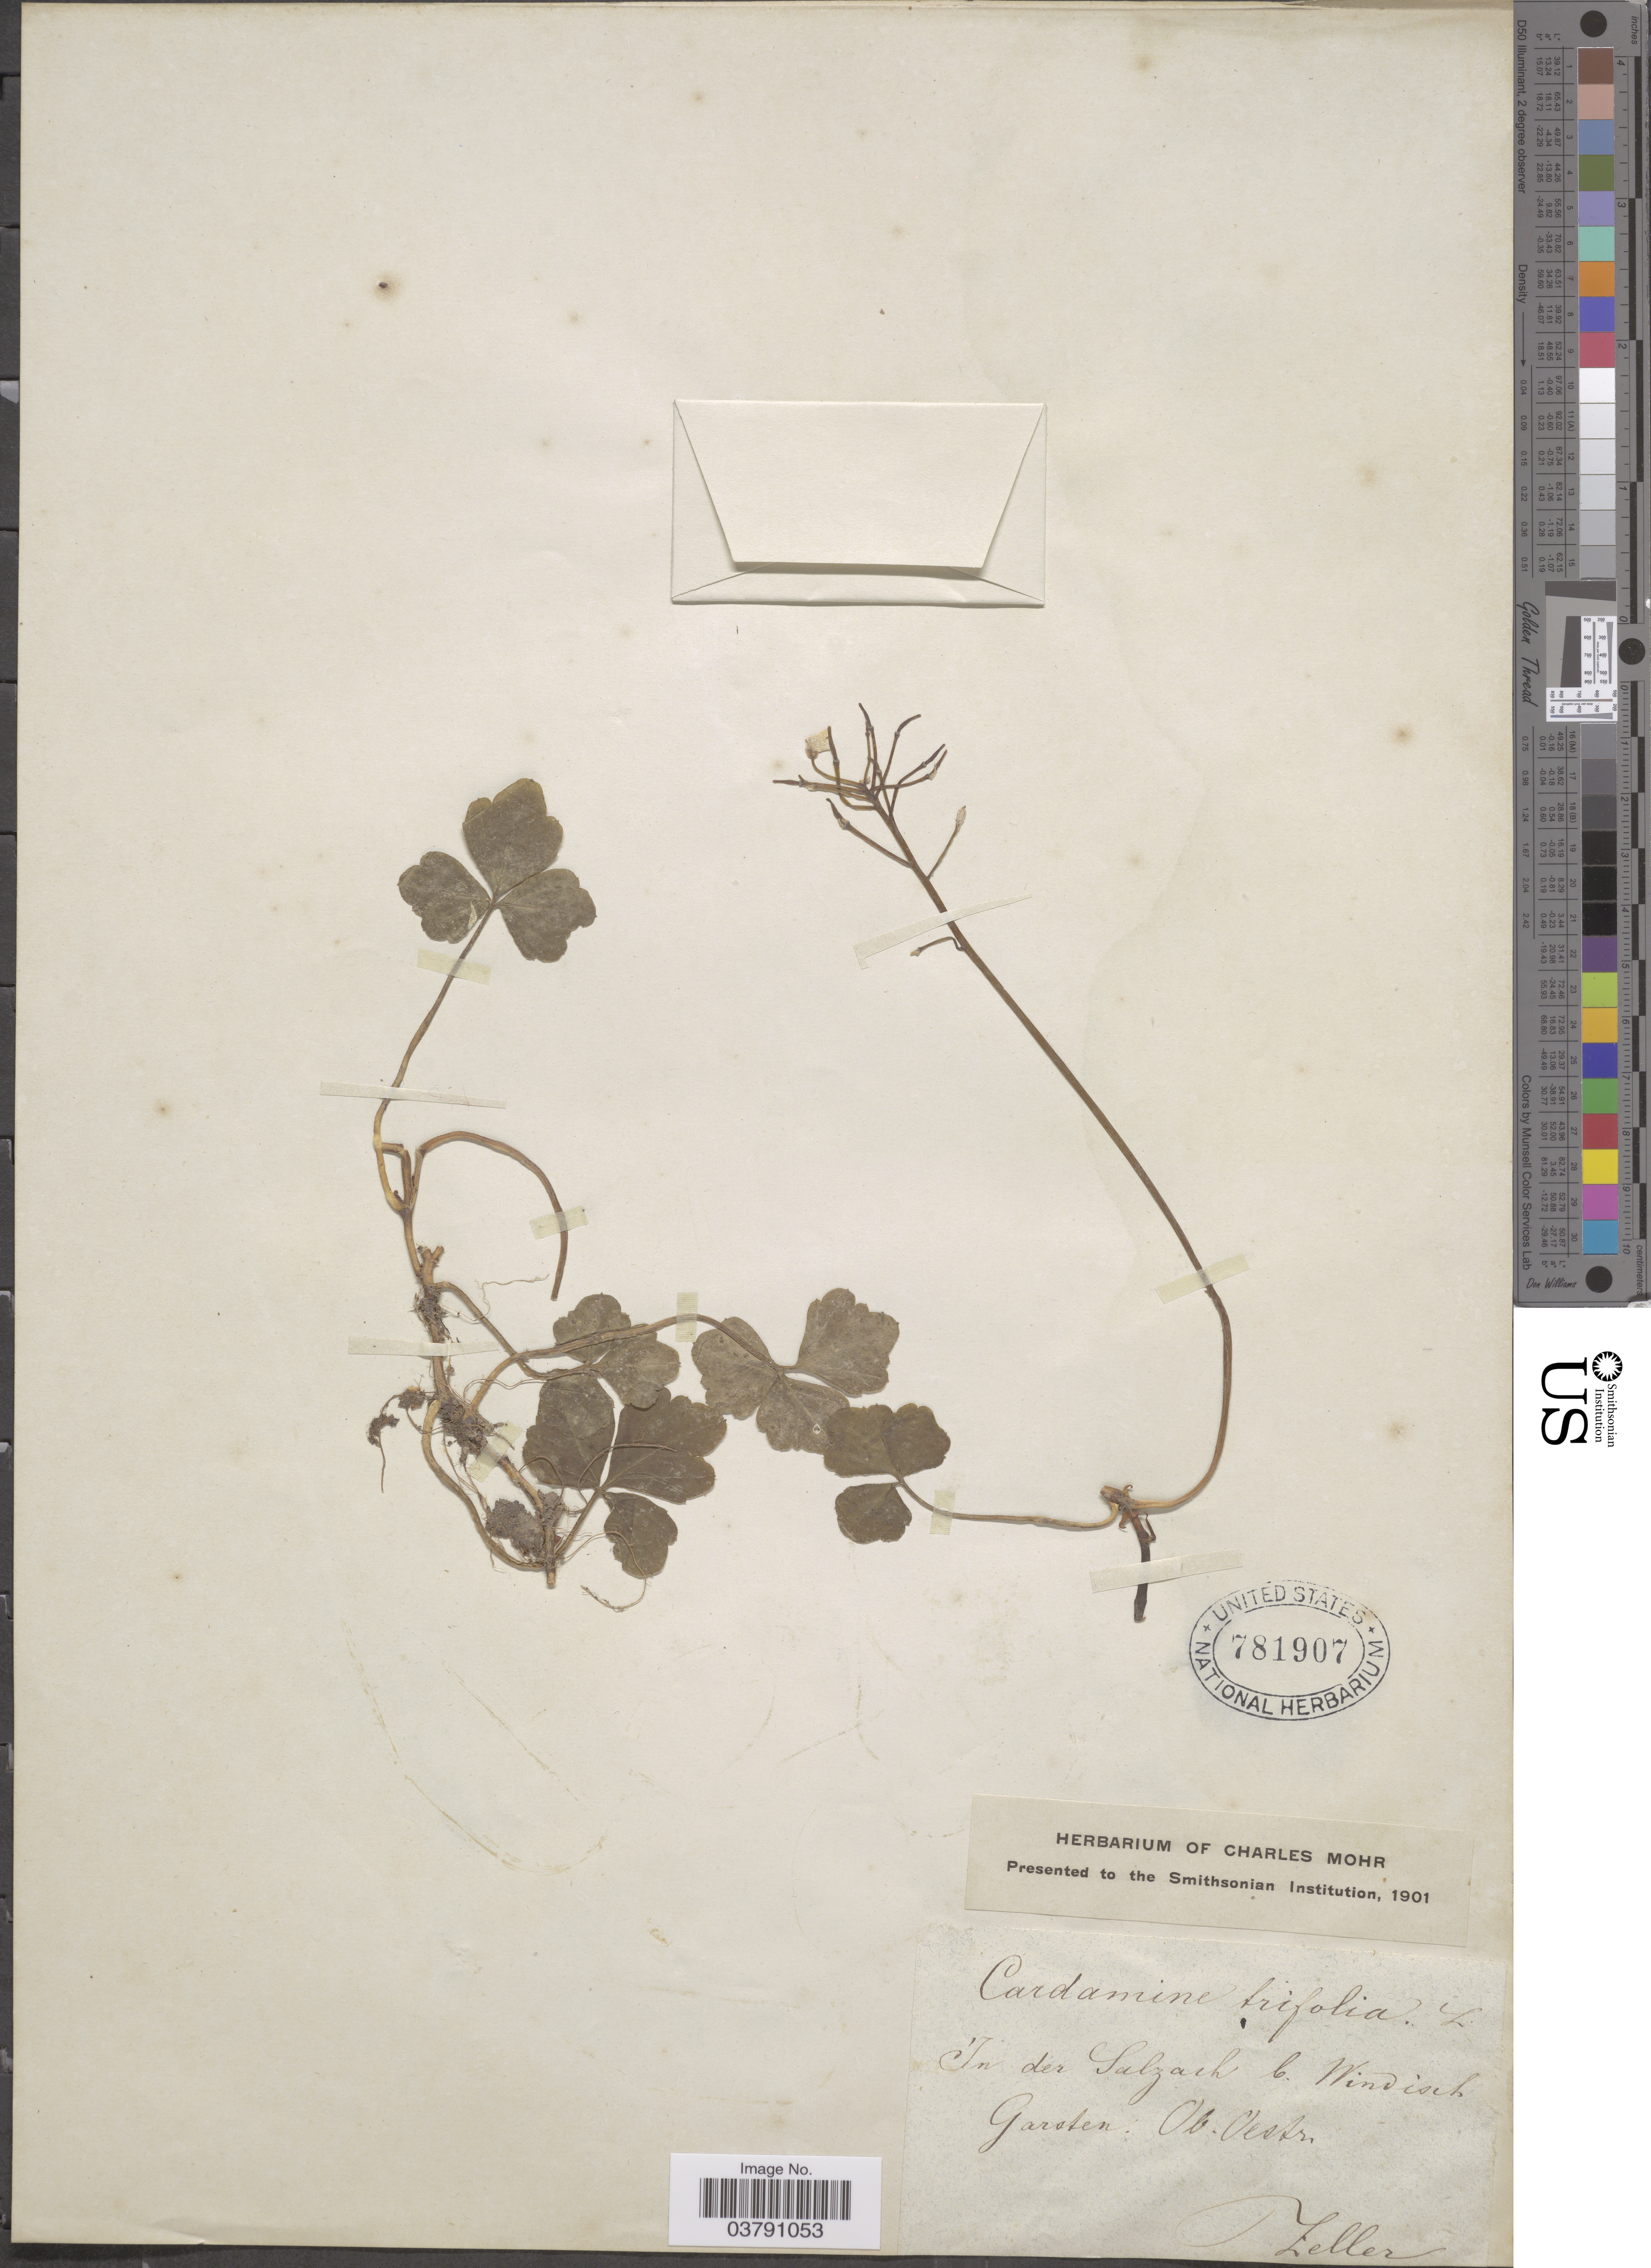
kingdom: Plantae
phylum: Tracheophyta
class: Magnoliopsida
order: Brassicales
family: Brassicaceae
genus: Cardamine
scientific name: Cardamine trifolia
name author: L.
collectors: Zeller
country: Austria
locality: In der Salzach b. Windisch Garsten: Ob. Oestr.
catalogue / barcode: US 781907